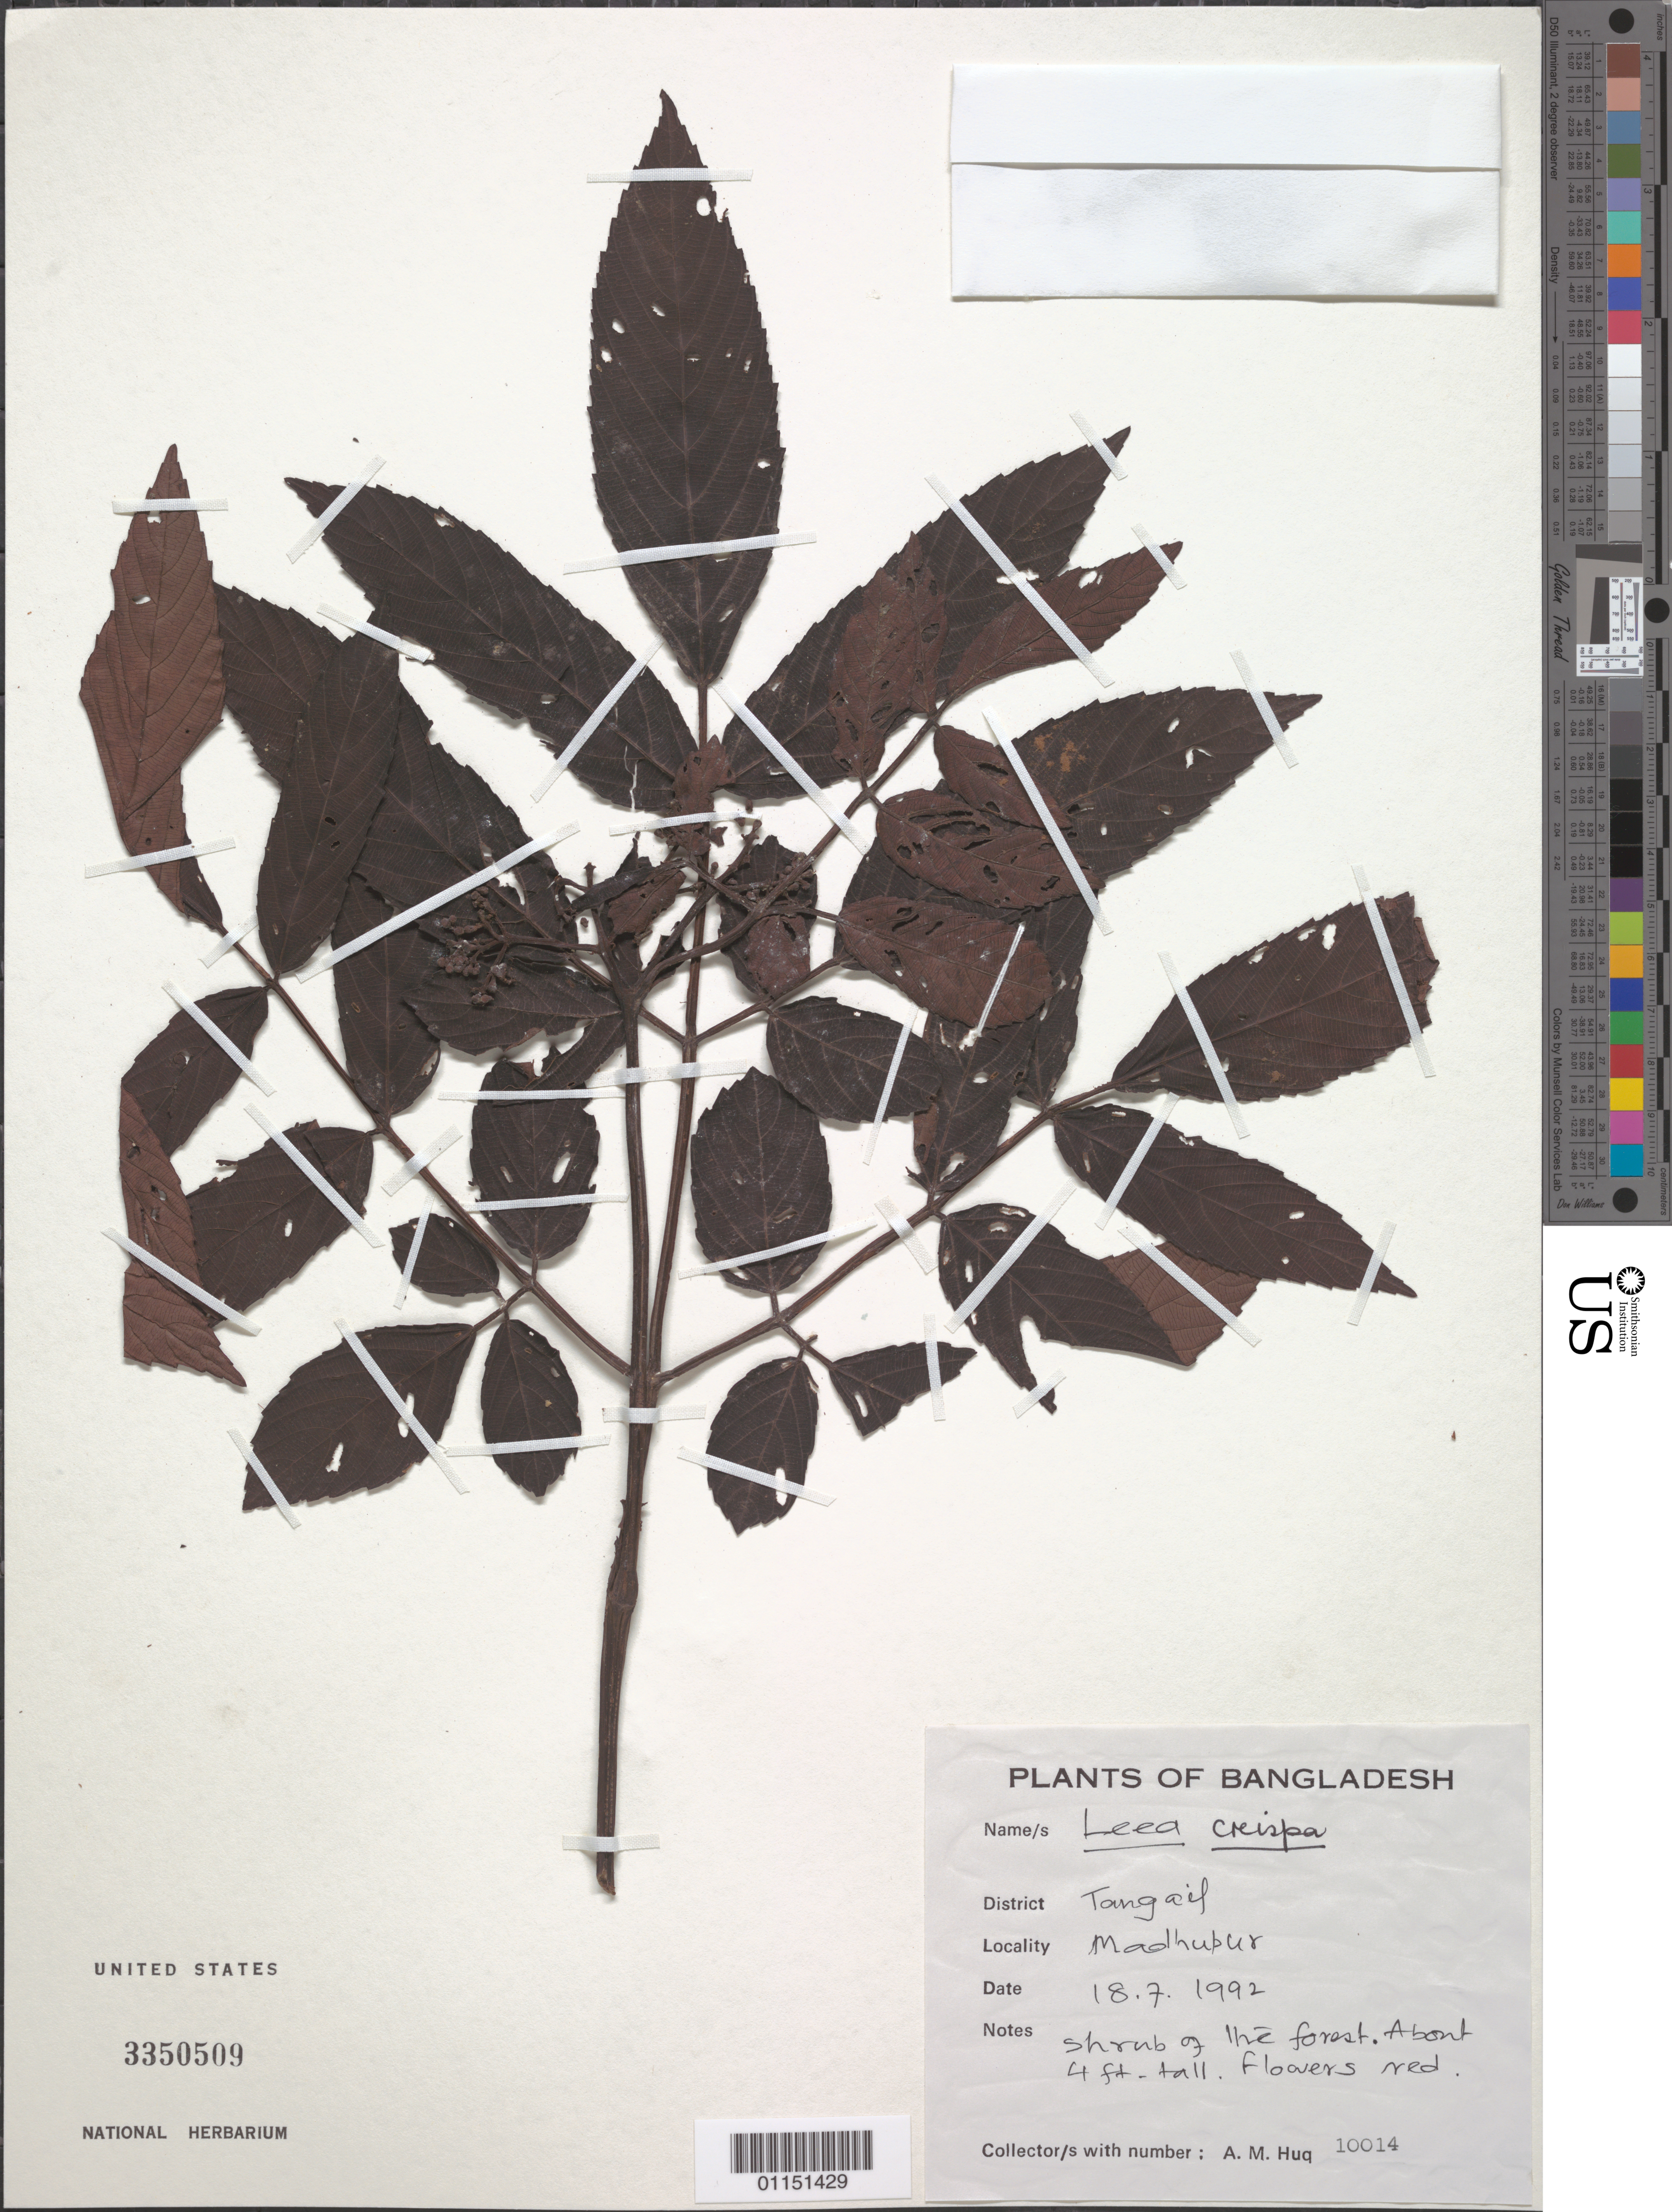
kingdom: Plantae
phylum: Tracheophyta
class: Magnoliopsida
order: Vitales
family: Vitaceae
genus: Leea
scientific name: Leea asiatica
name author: (L.) Ridsdale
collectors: A. M. Huq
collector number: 10014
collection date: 1992-07-18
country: Bangladesh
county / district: Tangail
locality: Madhupur.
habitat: Shrub of the forest.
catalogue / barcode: US 3350509